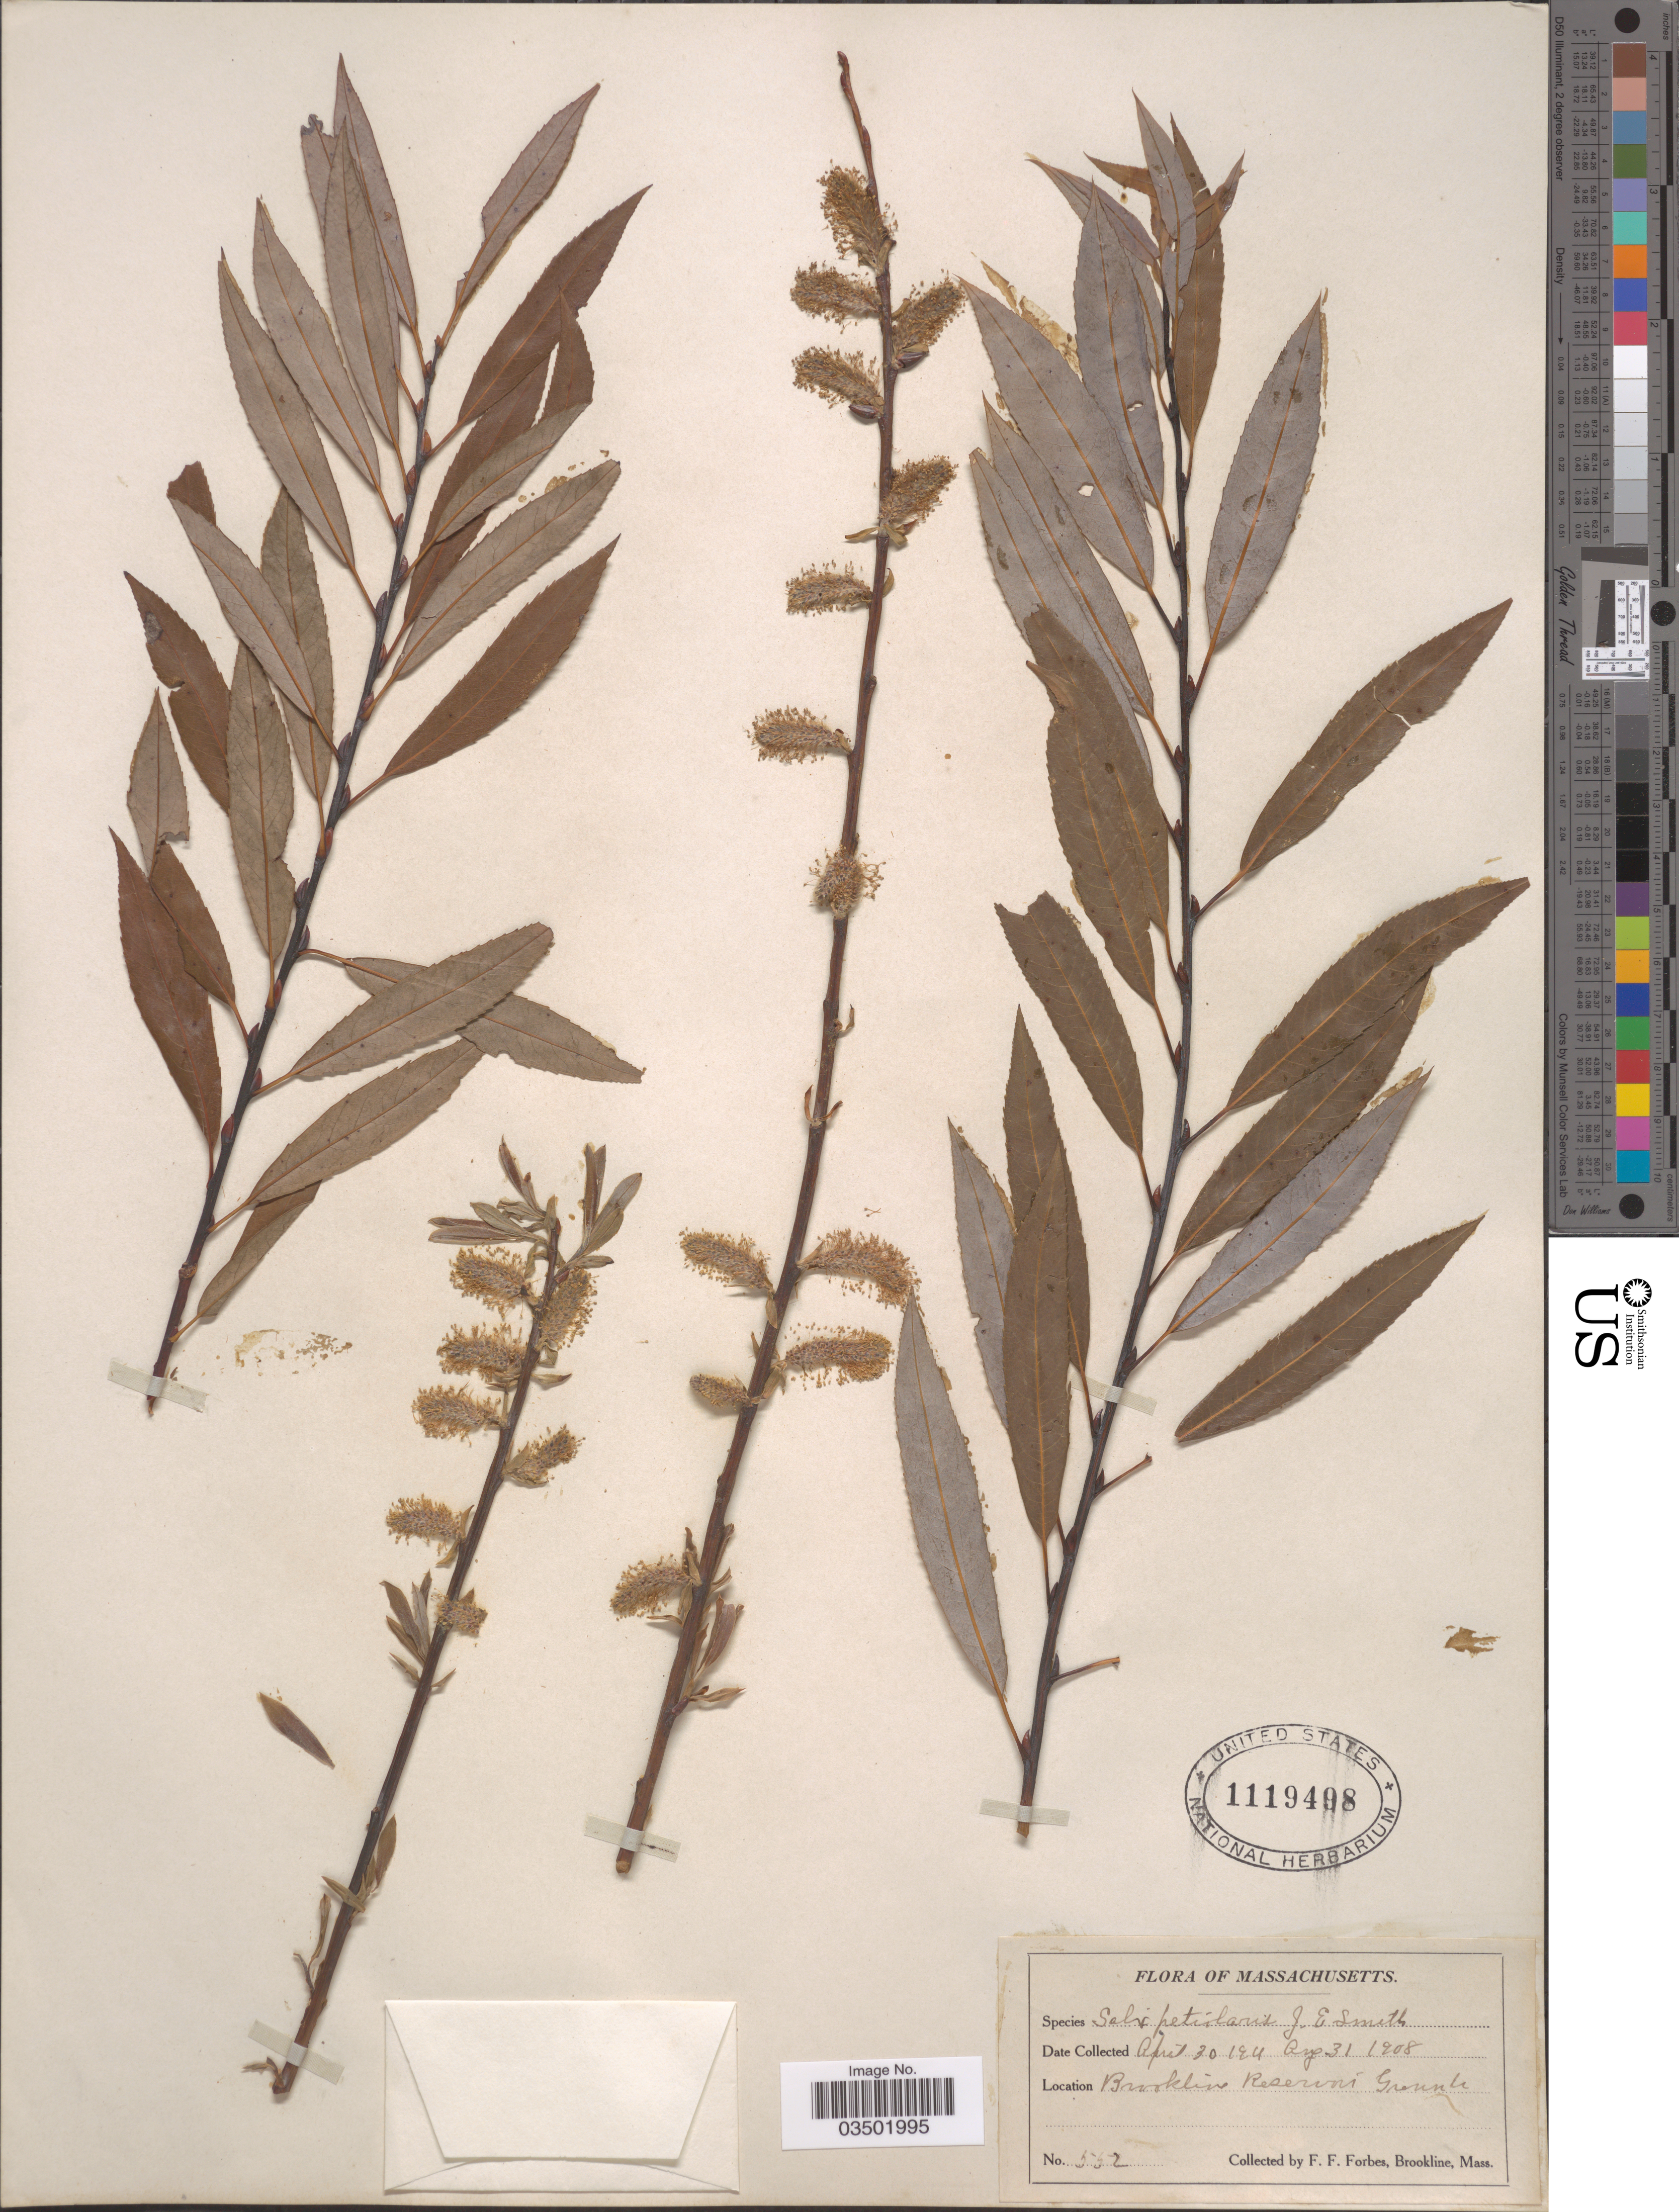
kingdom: Plantae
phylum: Tracheophyta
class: Magnoliopsida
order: Malpighiales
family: Salicaceae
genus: Salix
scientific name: Salix petiolaris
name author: Sm.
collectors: F. Forbes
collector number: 552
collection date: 1908-08-31/1911-04-30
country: United States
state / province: Massachusetts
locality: Brookline. Reservoir Grounds.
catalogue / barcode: US 1119498